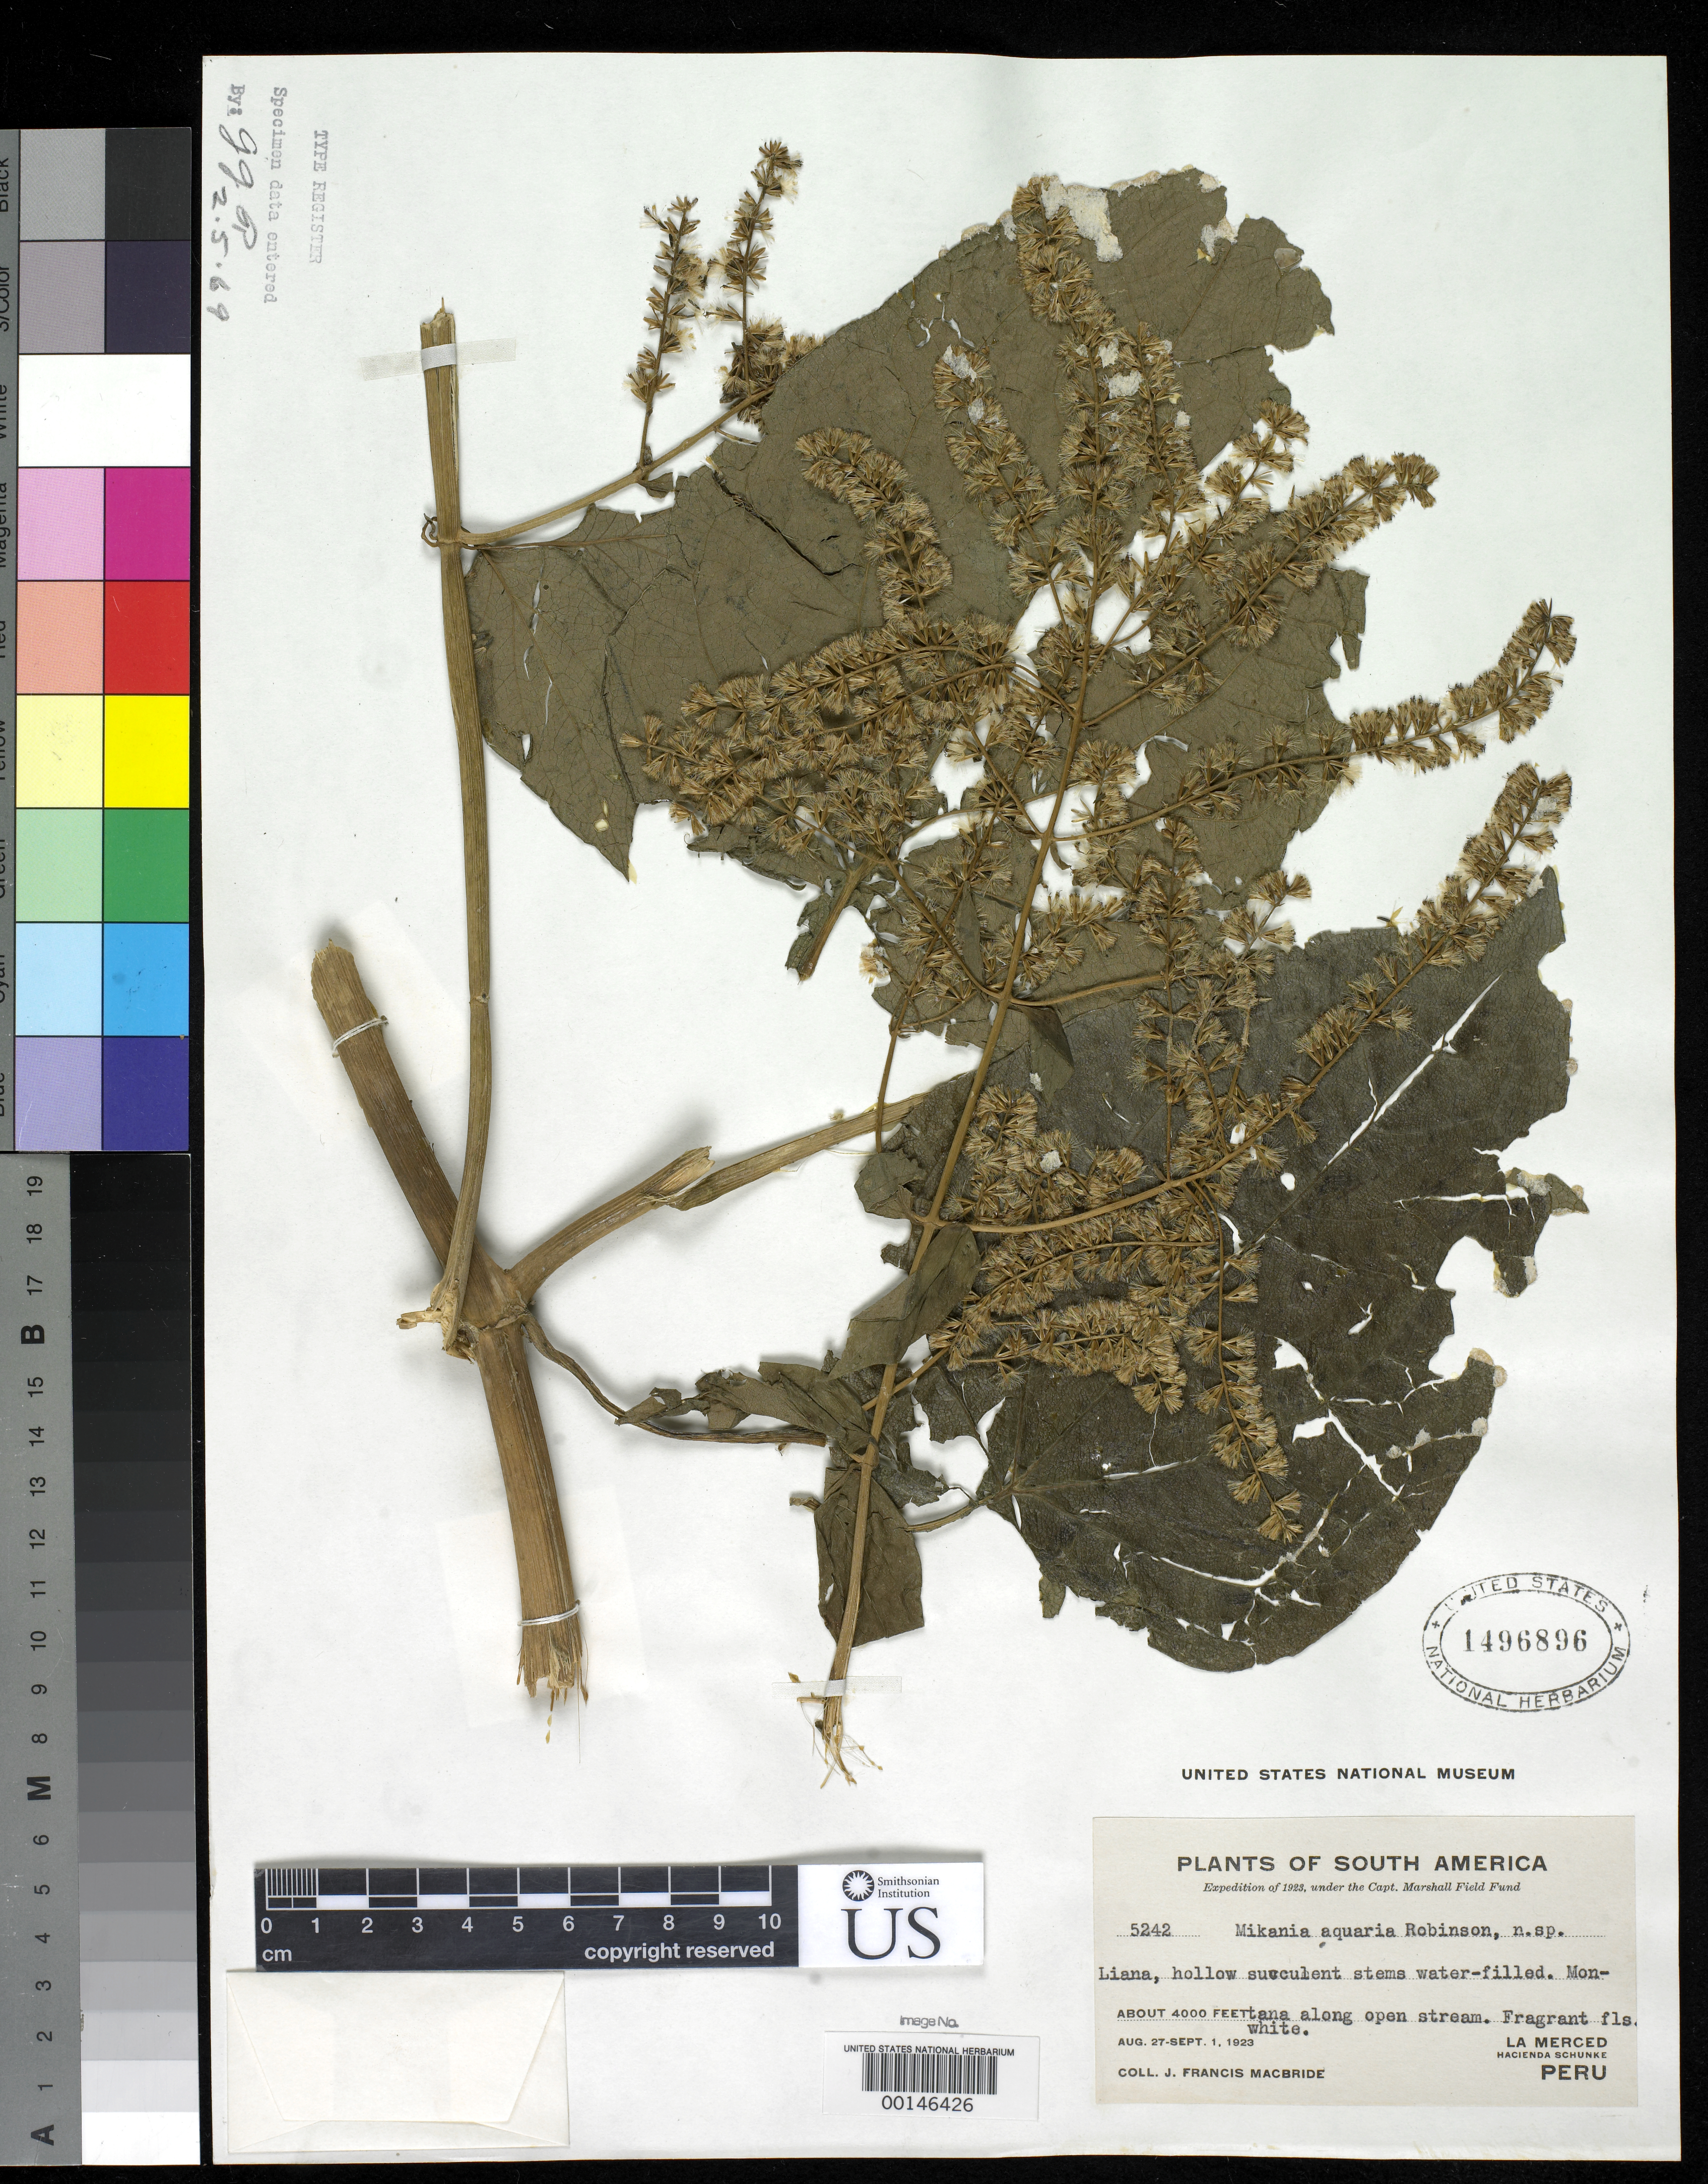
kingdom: Plantae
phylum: Tracheophyta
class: Magnoliopsida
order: Asterales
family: Asteraceae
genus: Mikania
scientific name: Mikania aquaria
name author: B.L. Rob.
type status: Isotype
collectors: J. F. Macbride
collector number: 5242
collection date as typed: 27 Aug 1923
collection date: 1923-08-27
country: Peru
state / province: Junín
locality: La Merced.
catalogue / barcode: US 1496896